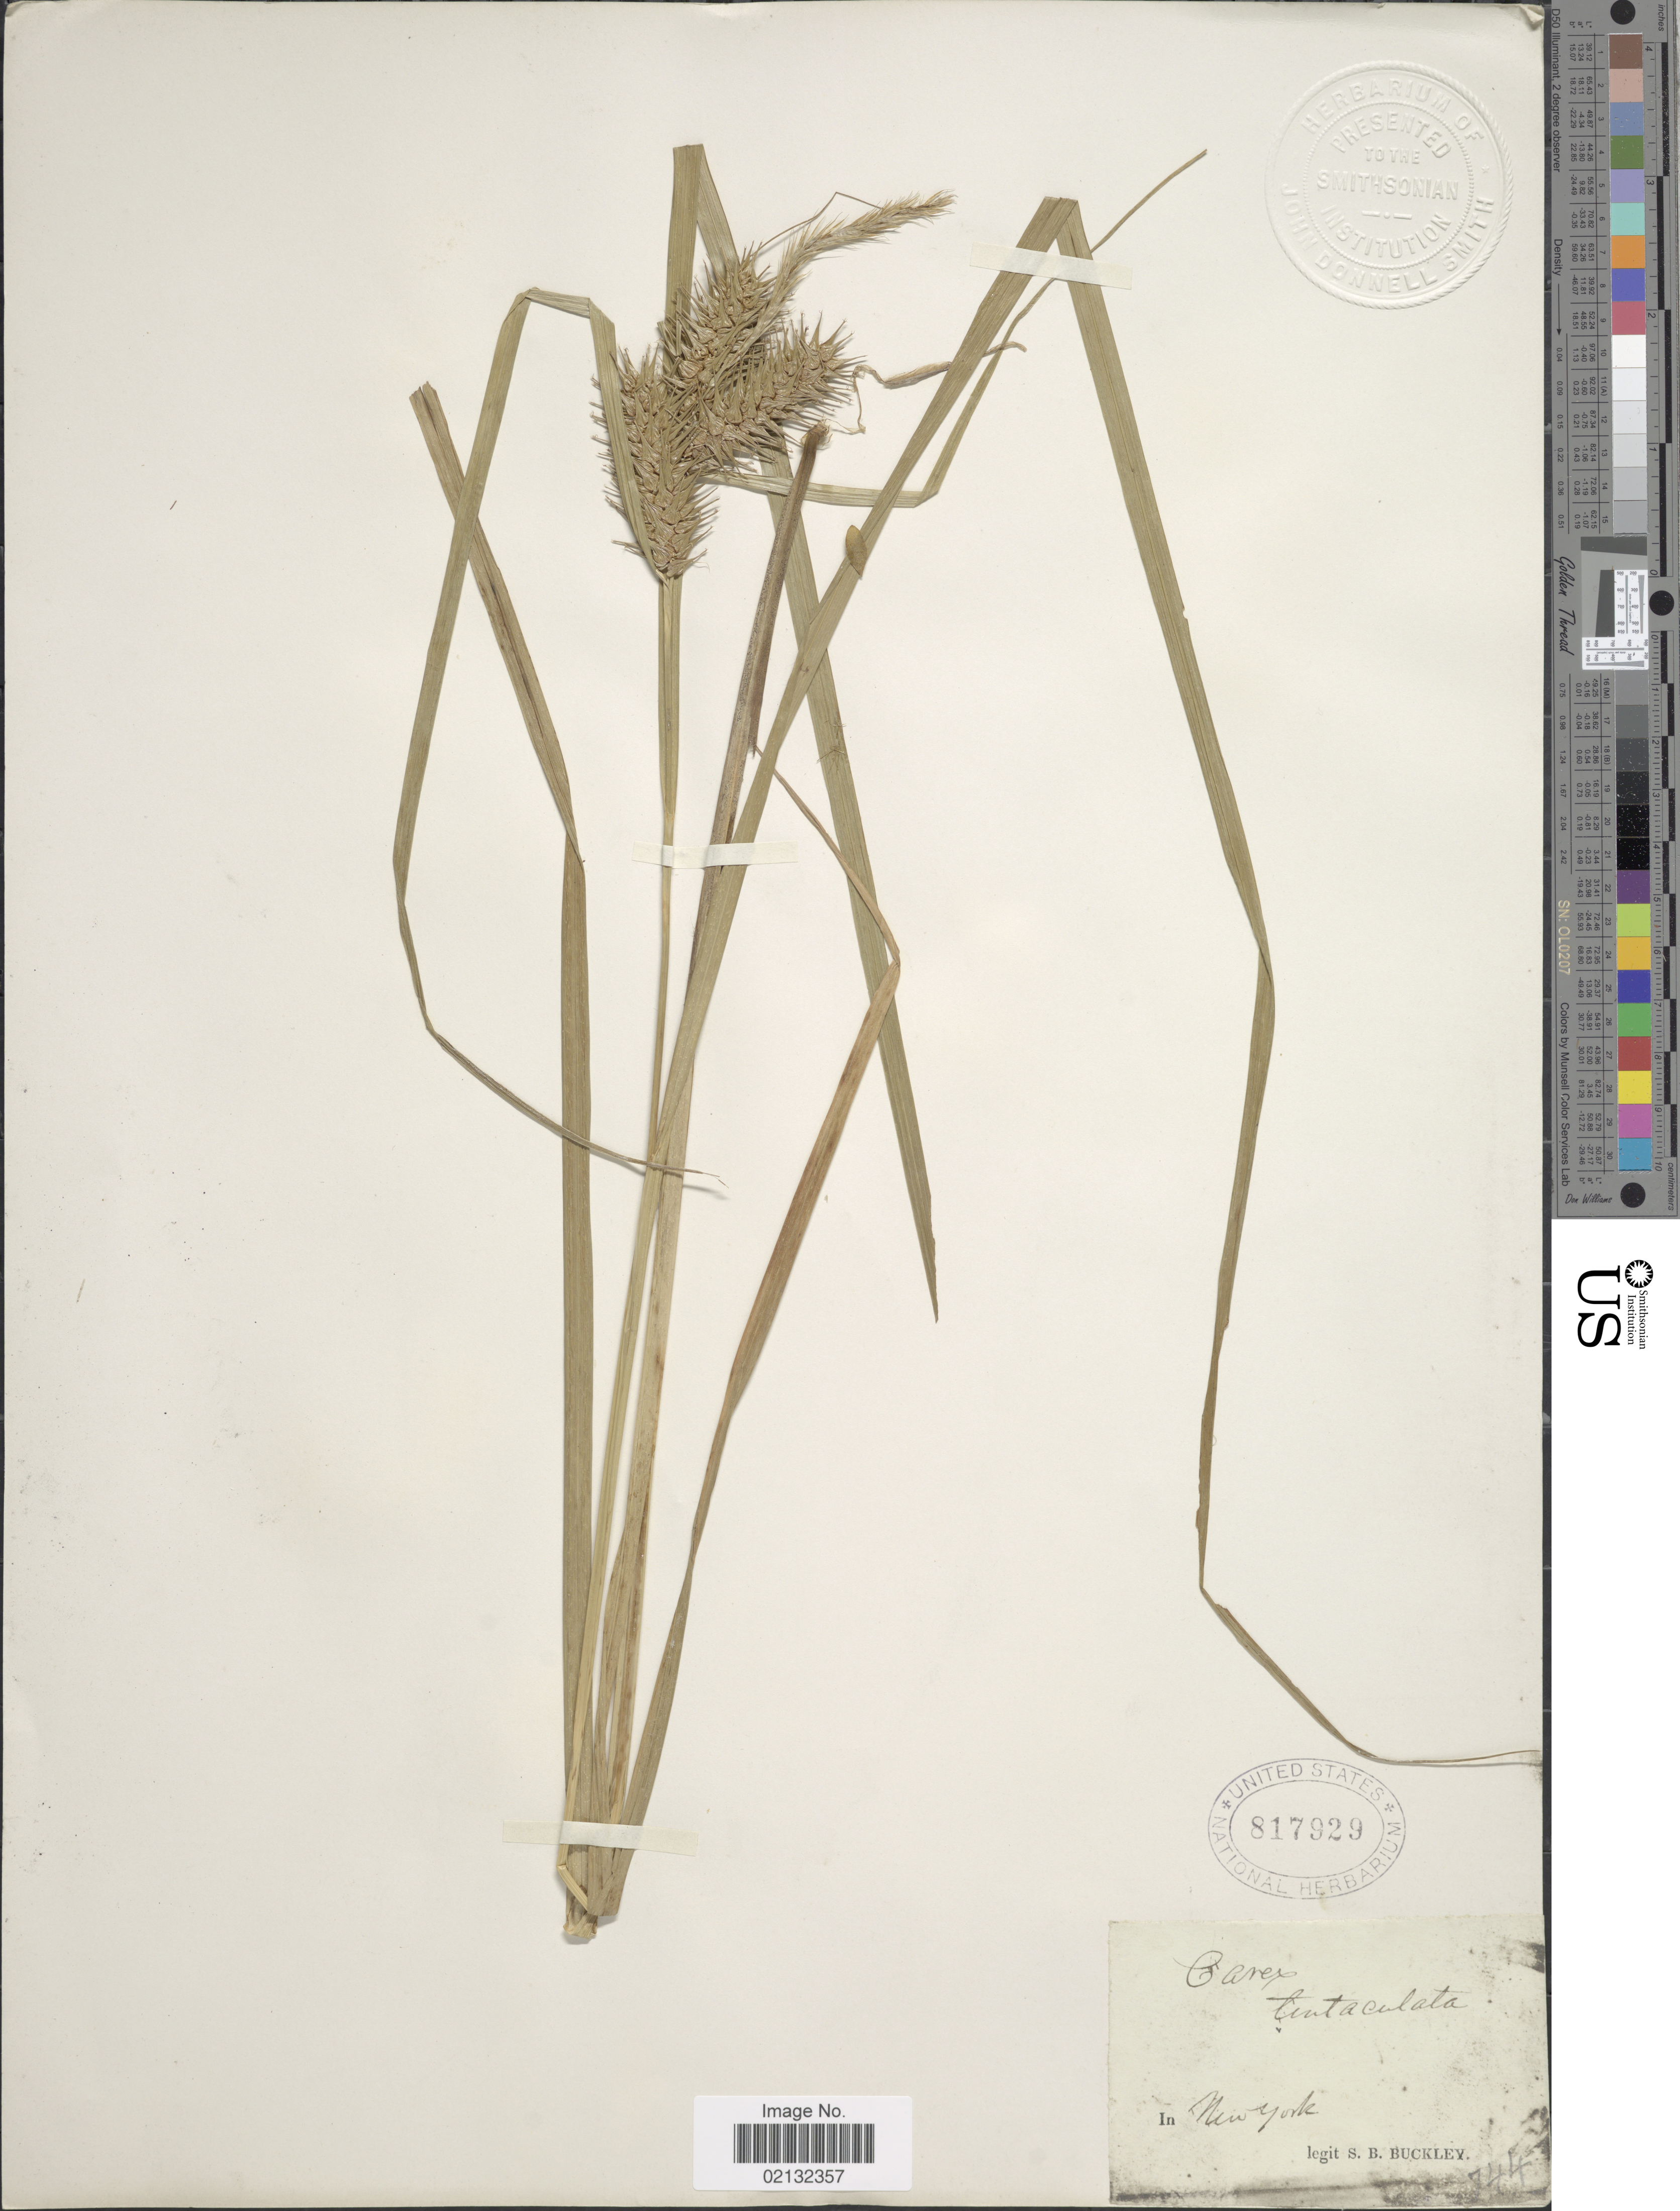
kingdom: Plantae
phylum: Tracheophyta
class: Liliopsida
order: Poales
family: Cyperaceae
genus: Carex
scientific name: Carex rostrata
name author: Stokes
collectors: S. B. Buckley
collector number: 744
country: United States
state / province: New York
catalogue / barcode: US 817929